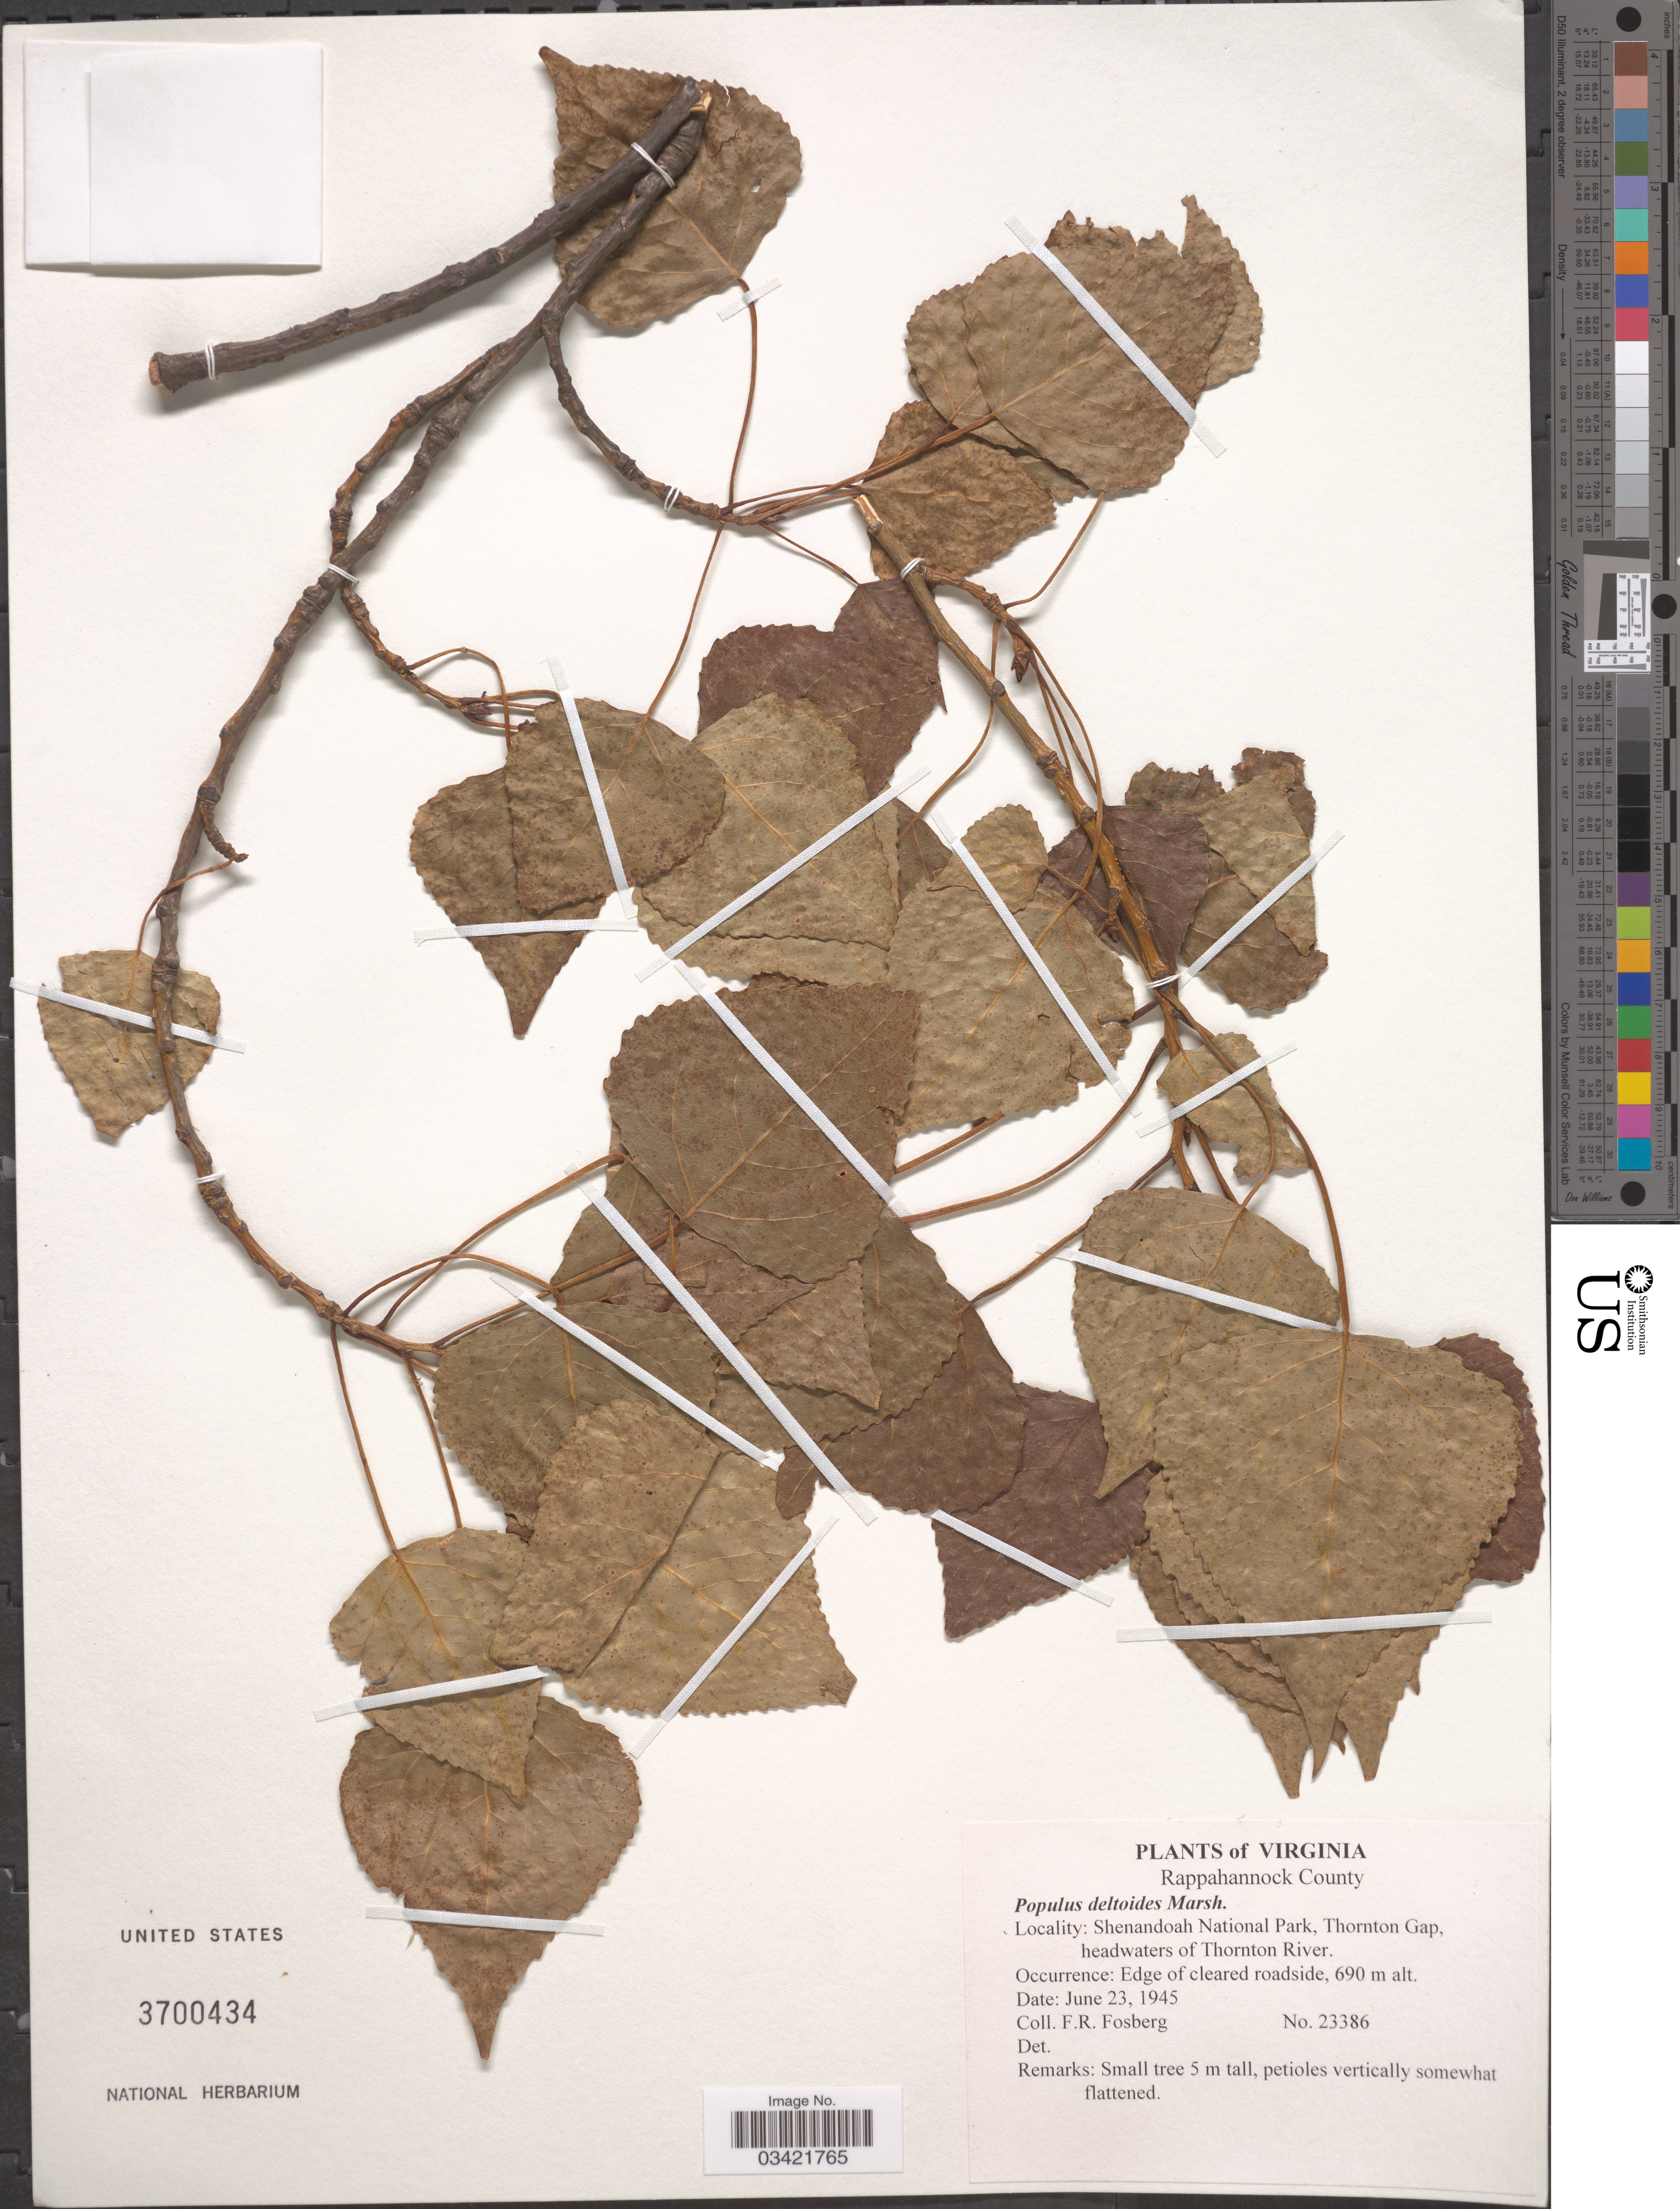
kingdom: Plantae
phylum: Tracheophyta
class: Magnoliopsida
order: Malpighiales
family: Salicaceae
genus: Populus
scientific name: Populus deltoides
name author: W. Bartram ex Marshall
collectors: F. R. Fosberg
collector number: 23386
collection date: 1945-06-23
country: United States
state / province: Virginia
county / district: Rappahannock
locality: Shenandoah National Park, Thornton Gap, headwaters of Thornton River. Edge of cleared roadside.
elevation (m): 690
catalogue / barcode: US 3700434